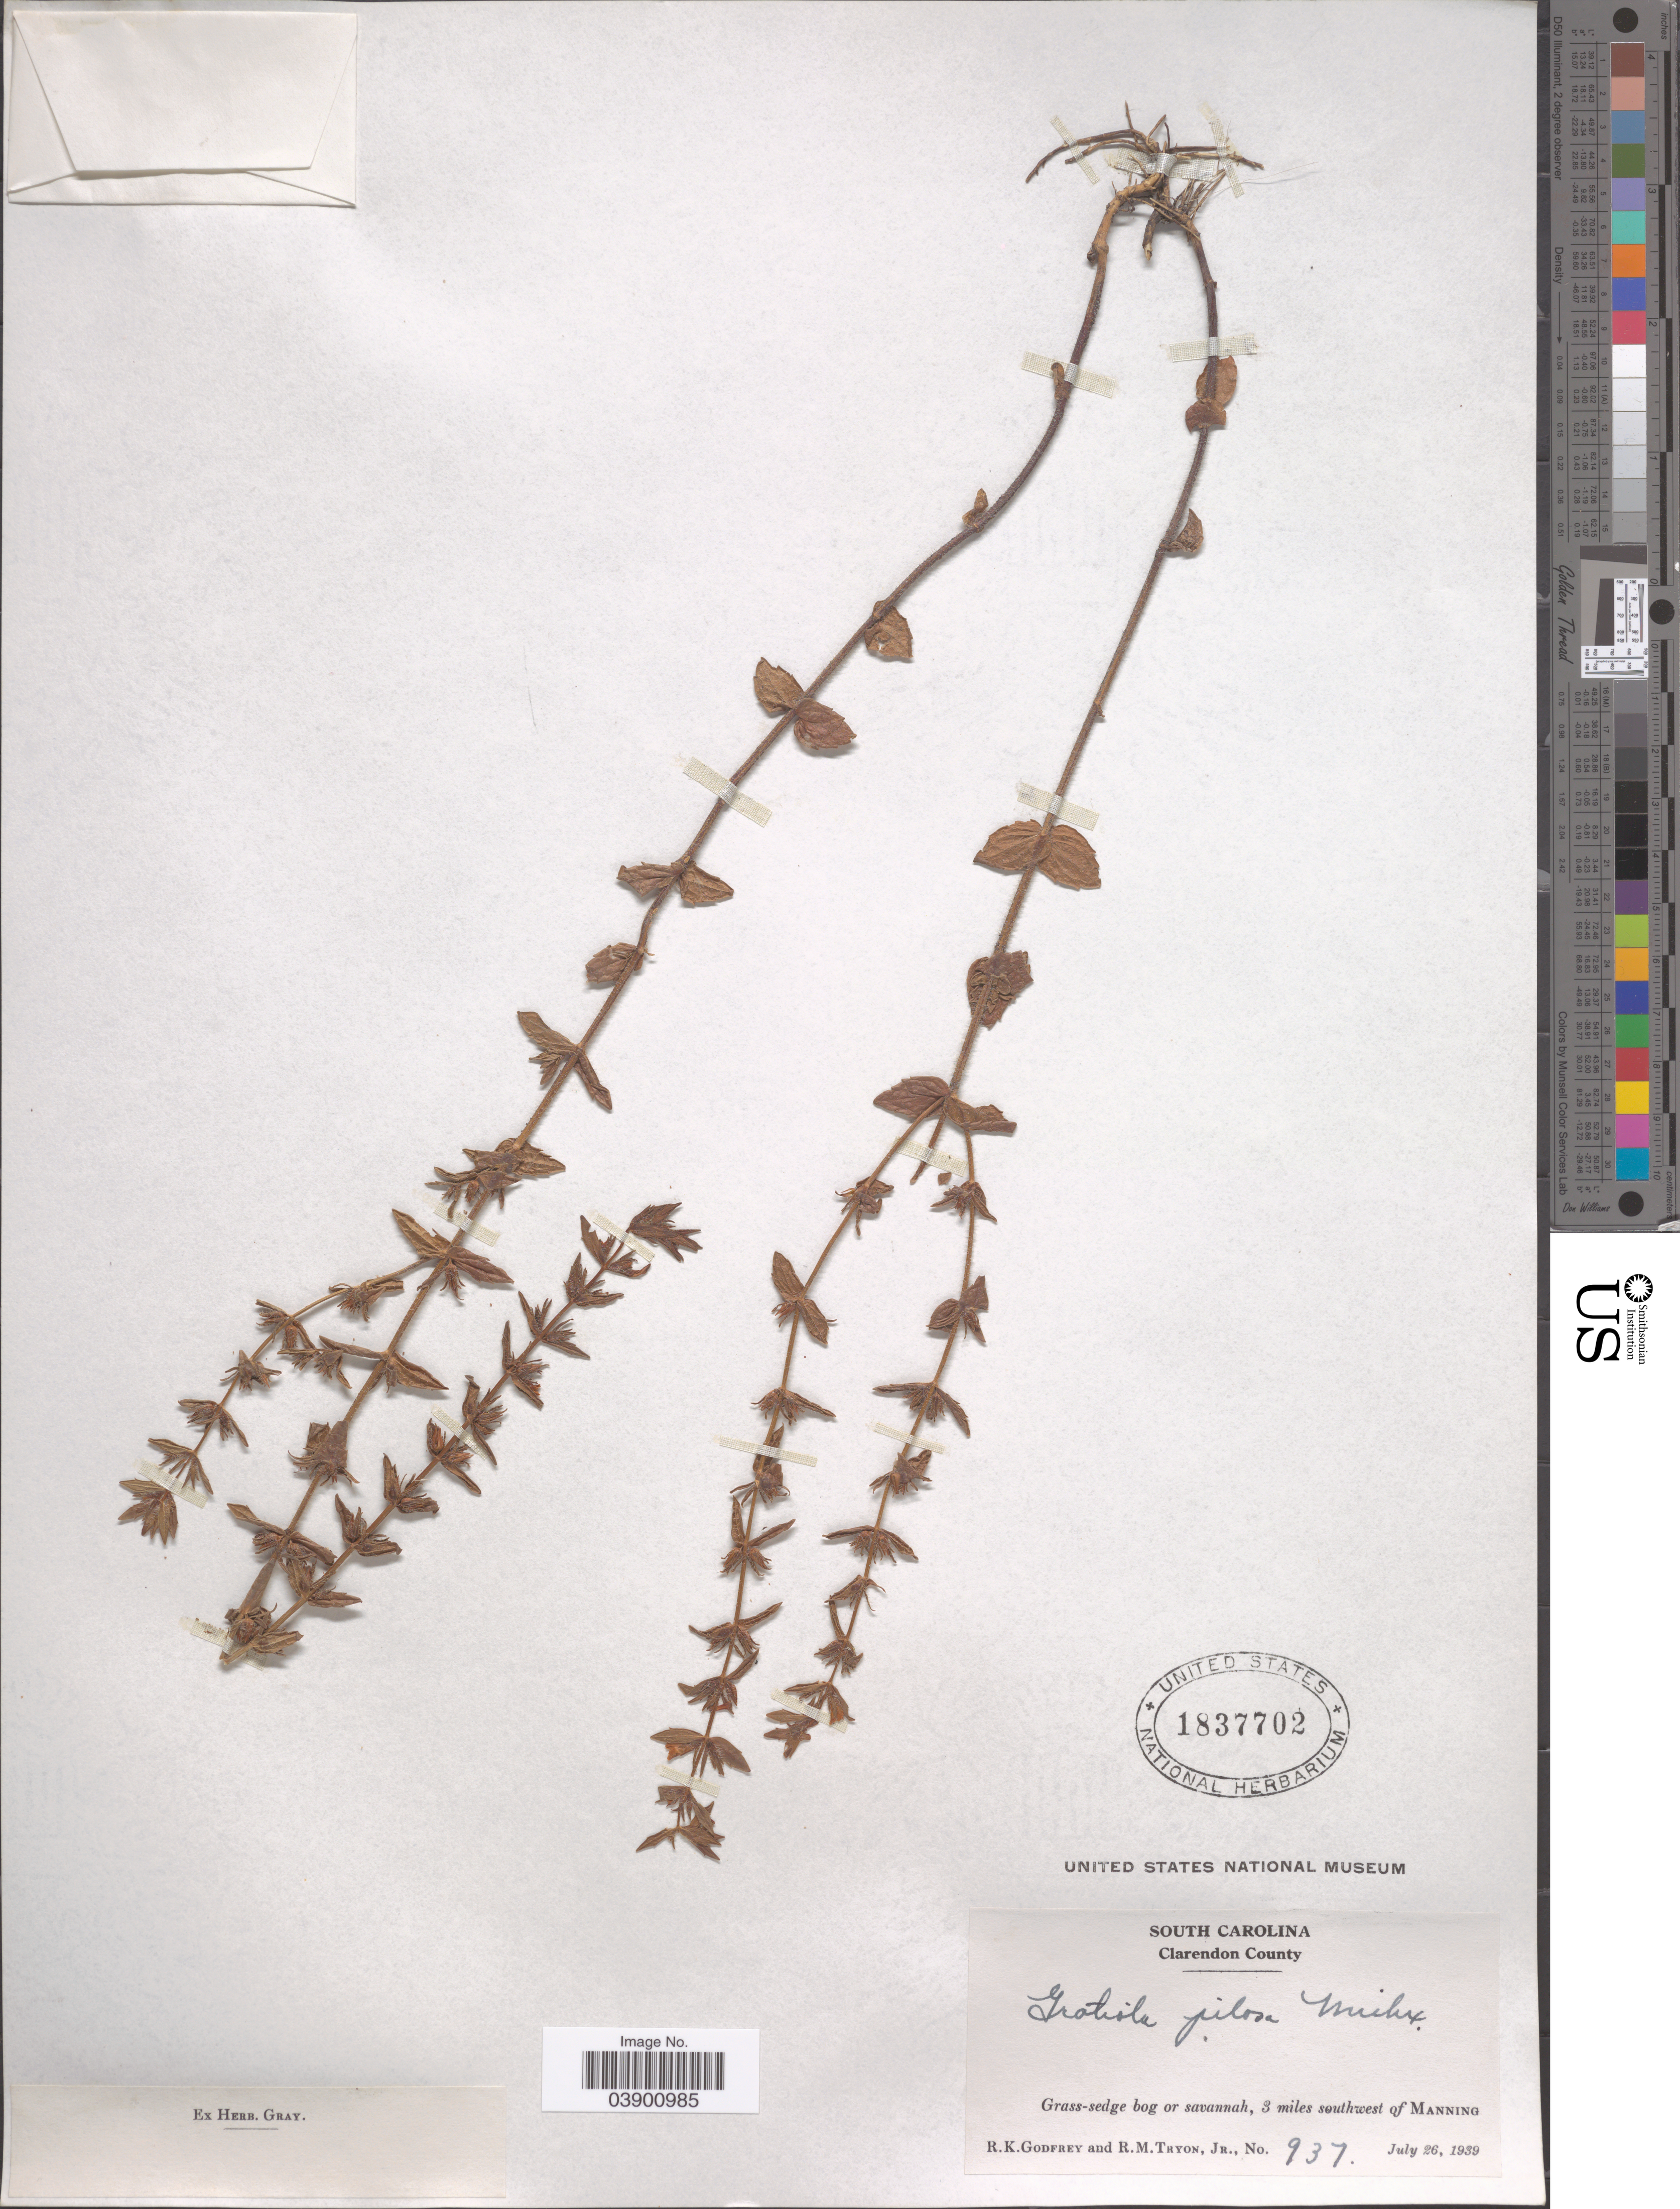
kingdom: Plantae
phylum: Tracheophyta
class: Magnoliopsida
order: Lamiales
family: Plantaginaceae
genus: Gratiola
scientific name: Gratiola pilosa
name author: Michx.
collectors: R. K. Godfrey & R. Tryon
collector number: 937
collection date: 1939-07-26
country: United States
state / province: South Carolina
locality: Clarendon County. 3 miles southwest of Manning.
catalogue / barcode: US 1837702